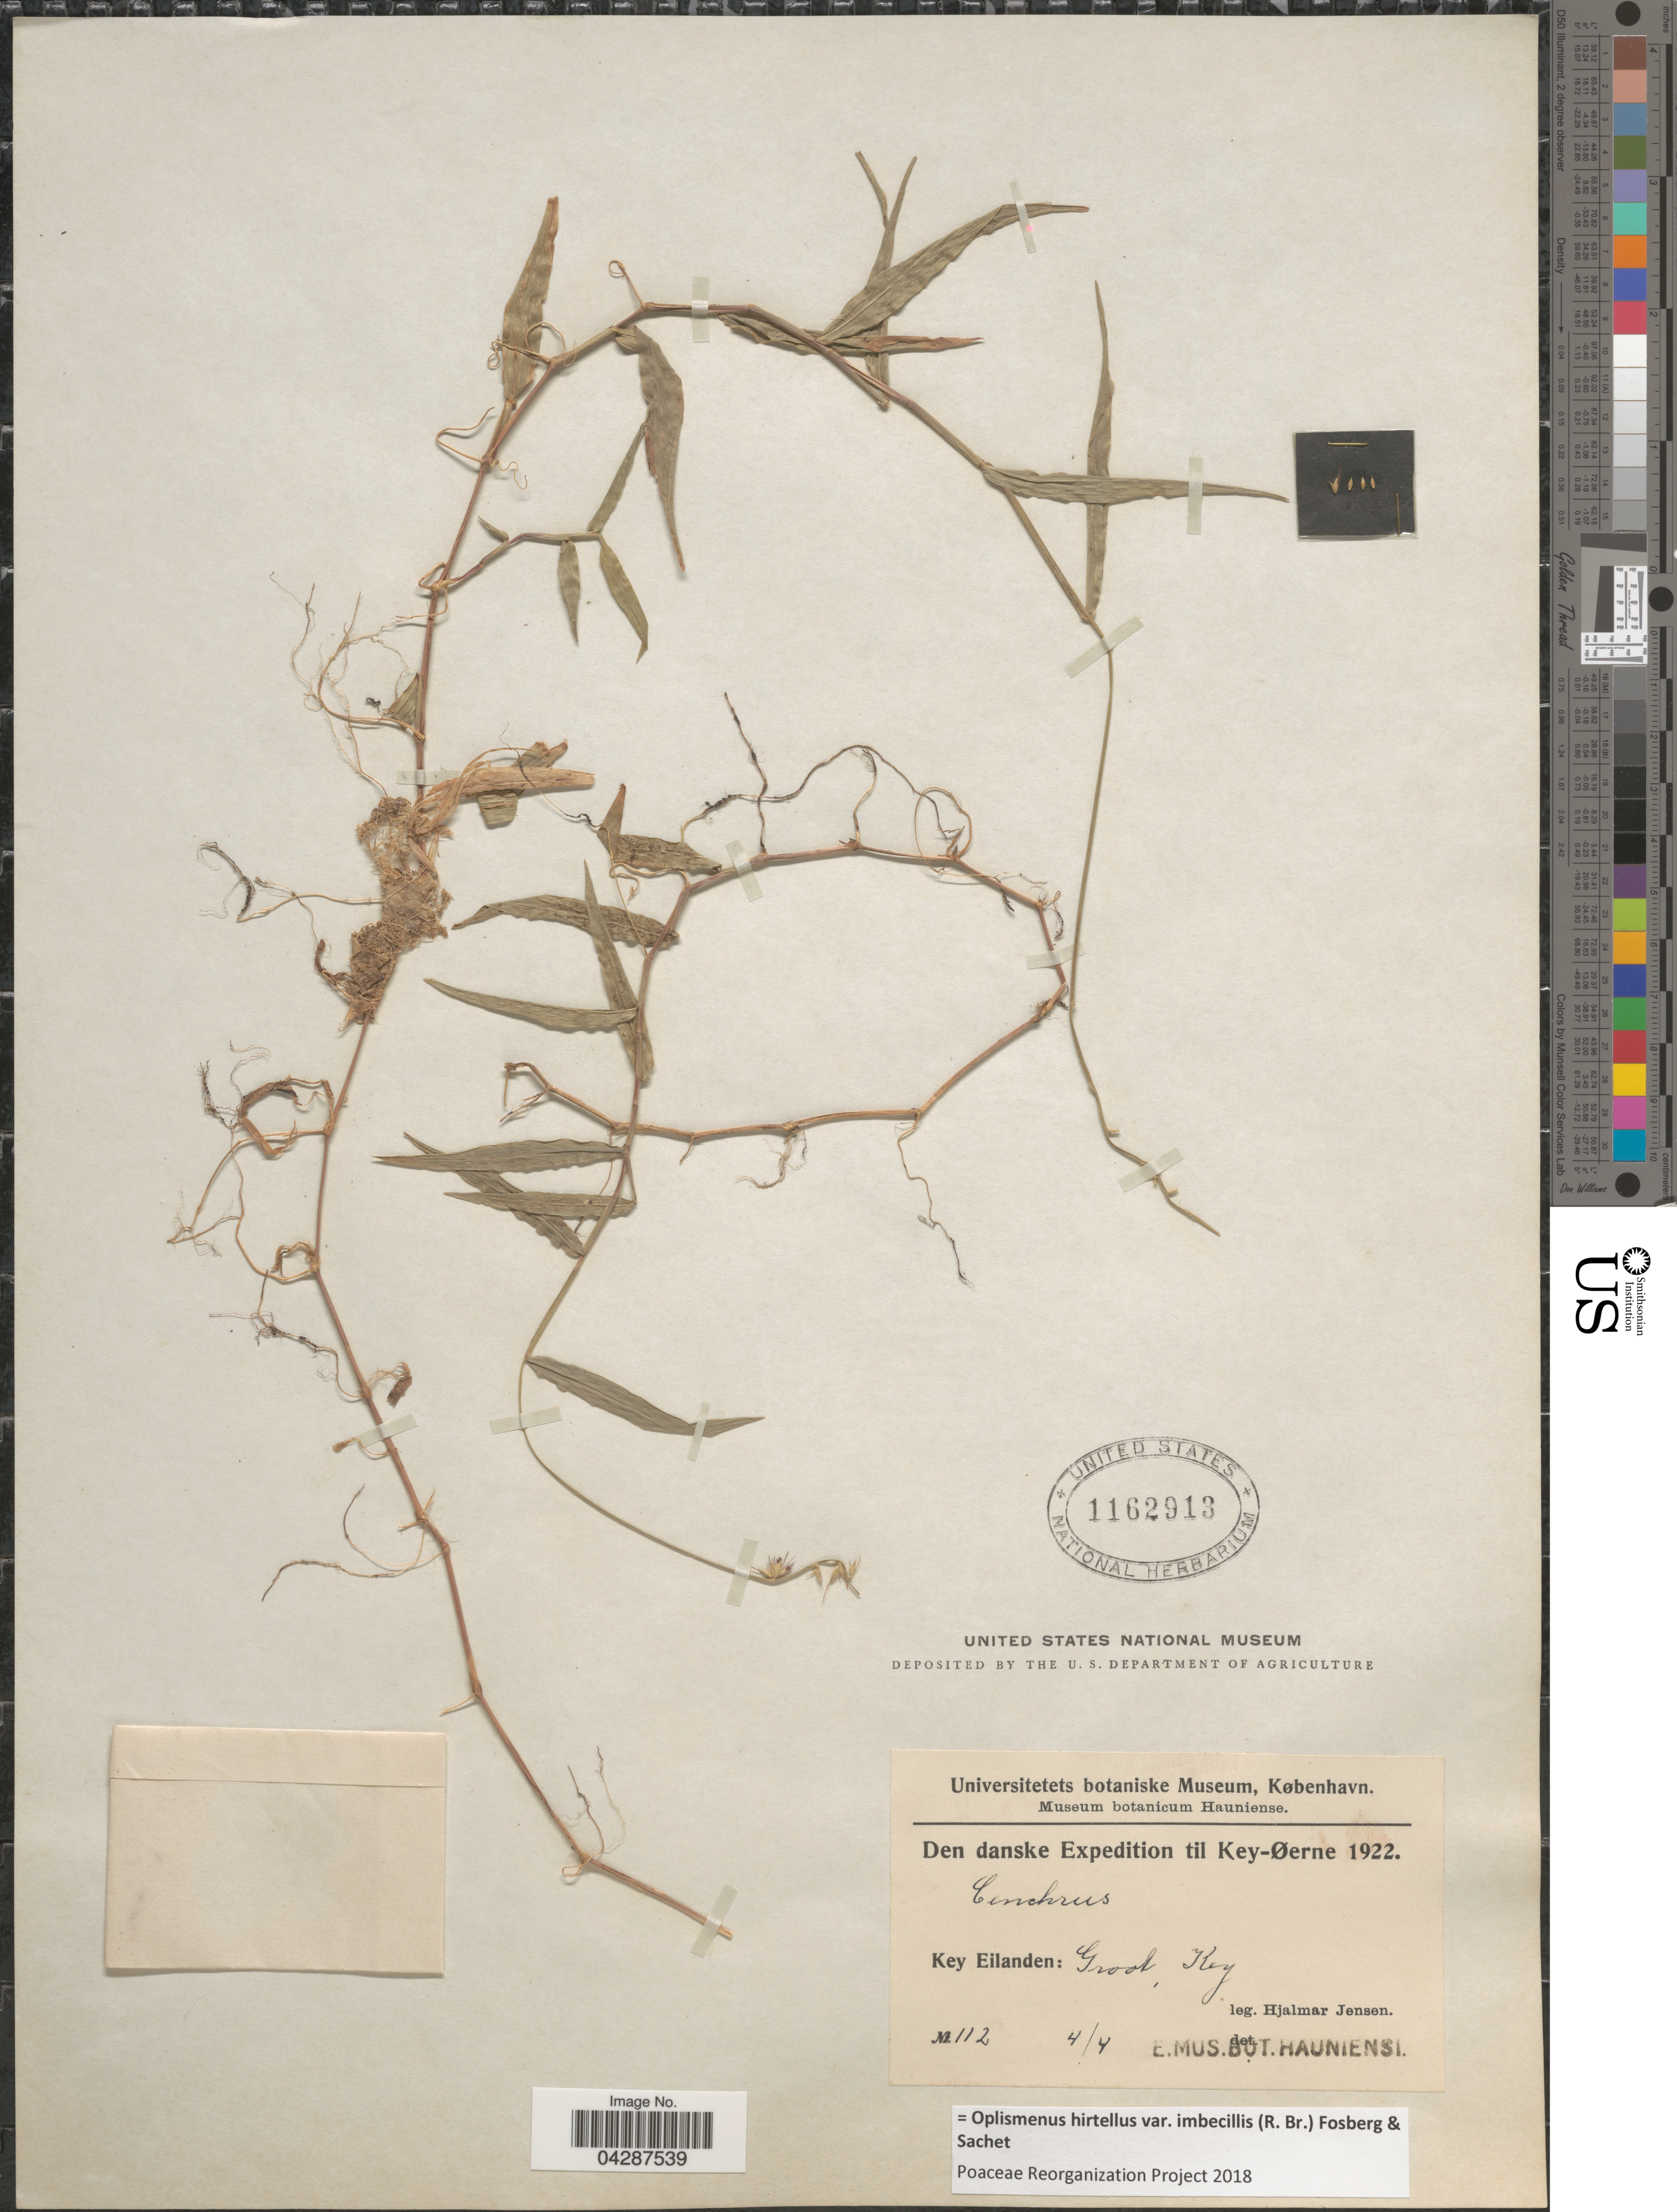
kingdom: Plantae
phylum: Tracheophyta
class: Liliopsida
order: Poales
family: Poaceae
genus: Oplismenus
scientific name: Oplismenus hirtellus var. imbecillis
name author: (R. Br.) Fosberg & Sachet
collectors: H. Jensen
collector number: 112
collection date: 1922-04-04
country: Indonesia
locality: Den danske Expedition til Key-Øerne 1922. Key Eilanden: Groot, Key.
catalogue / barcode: US 1162913